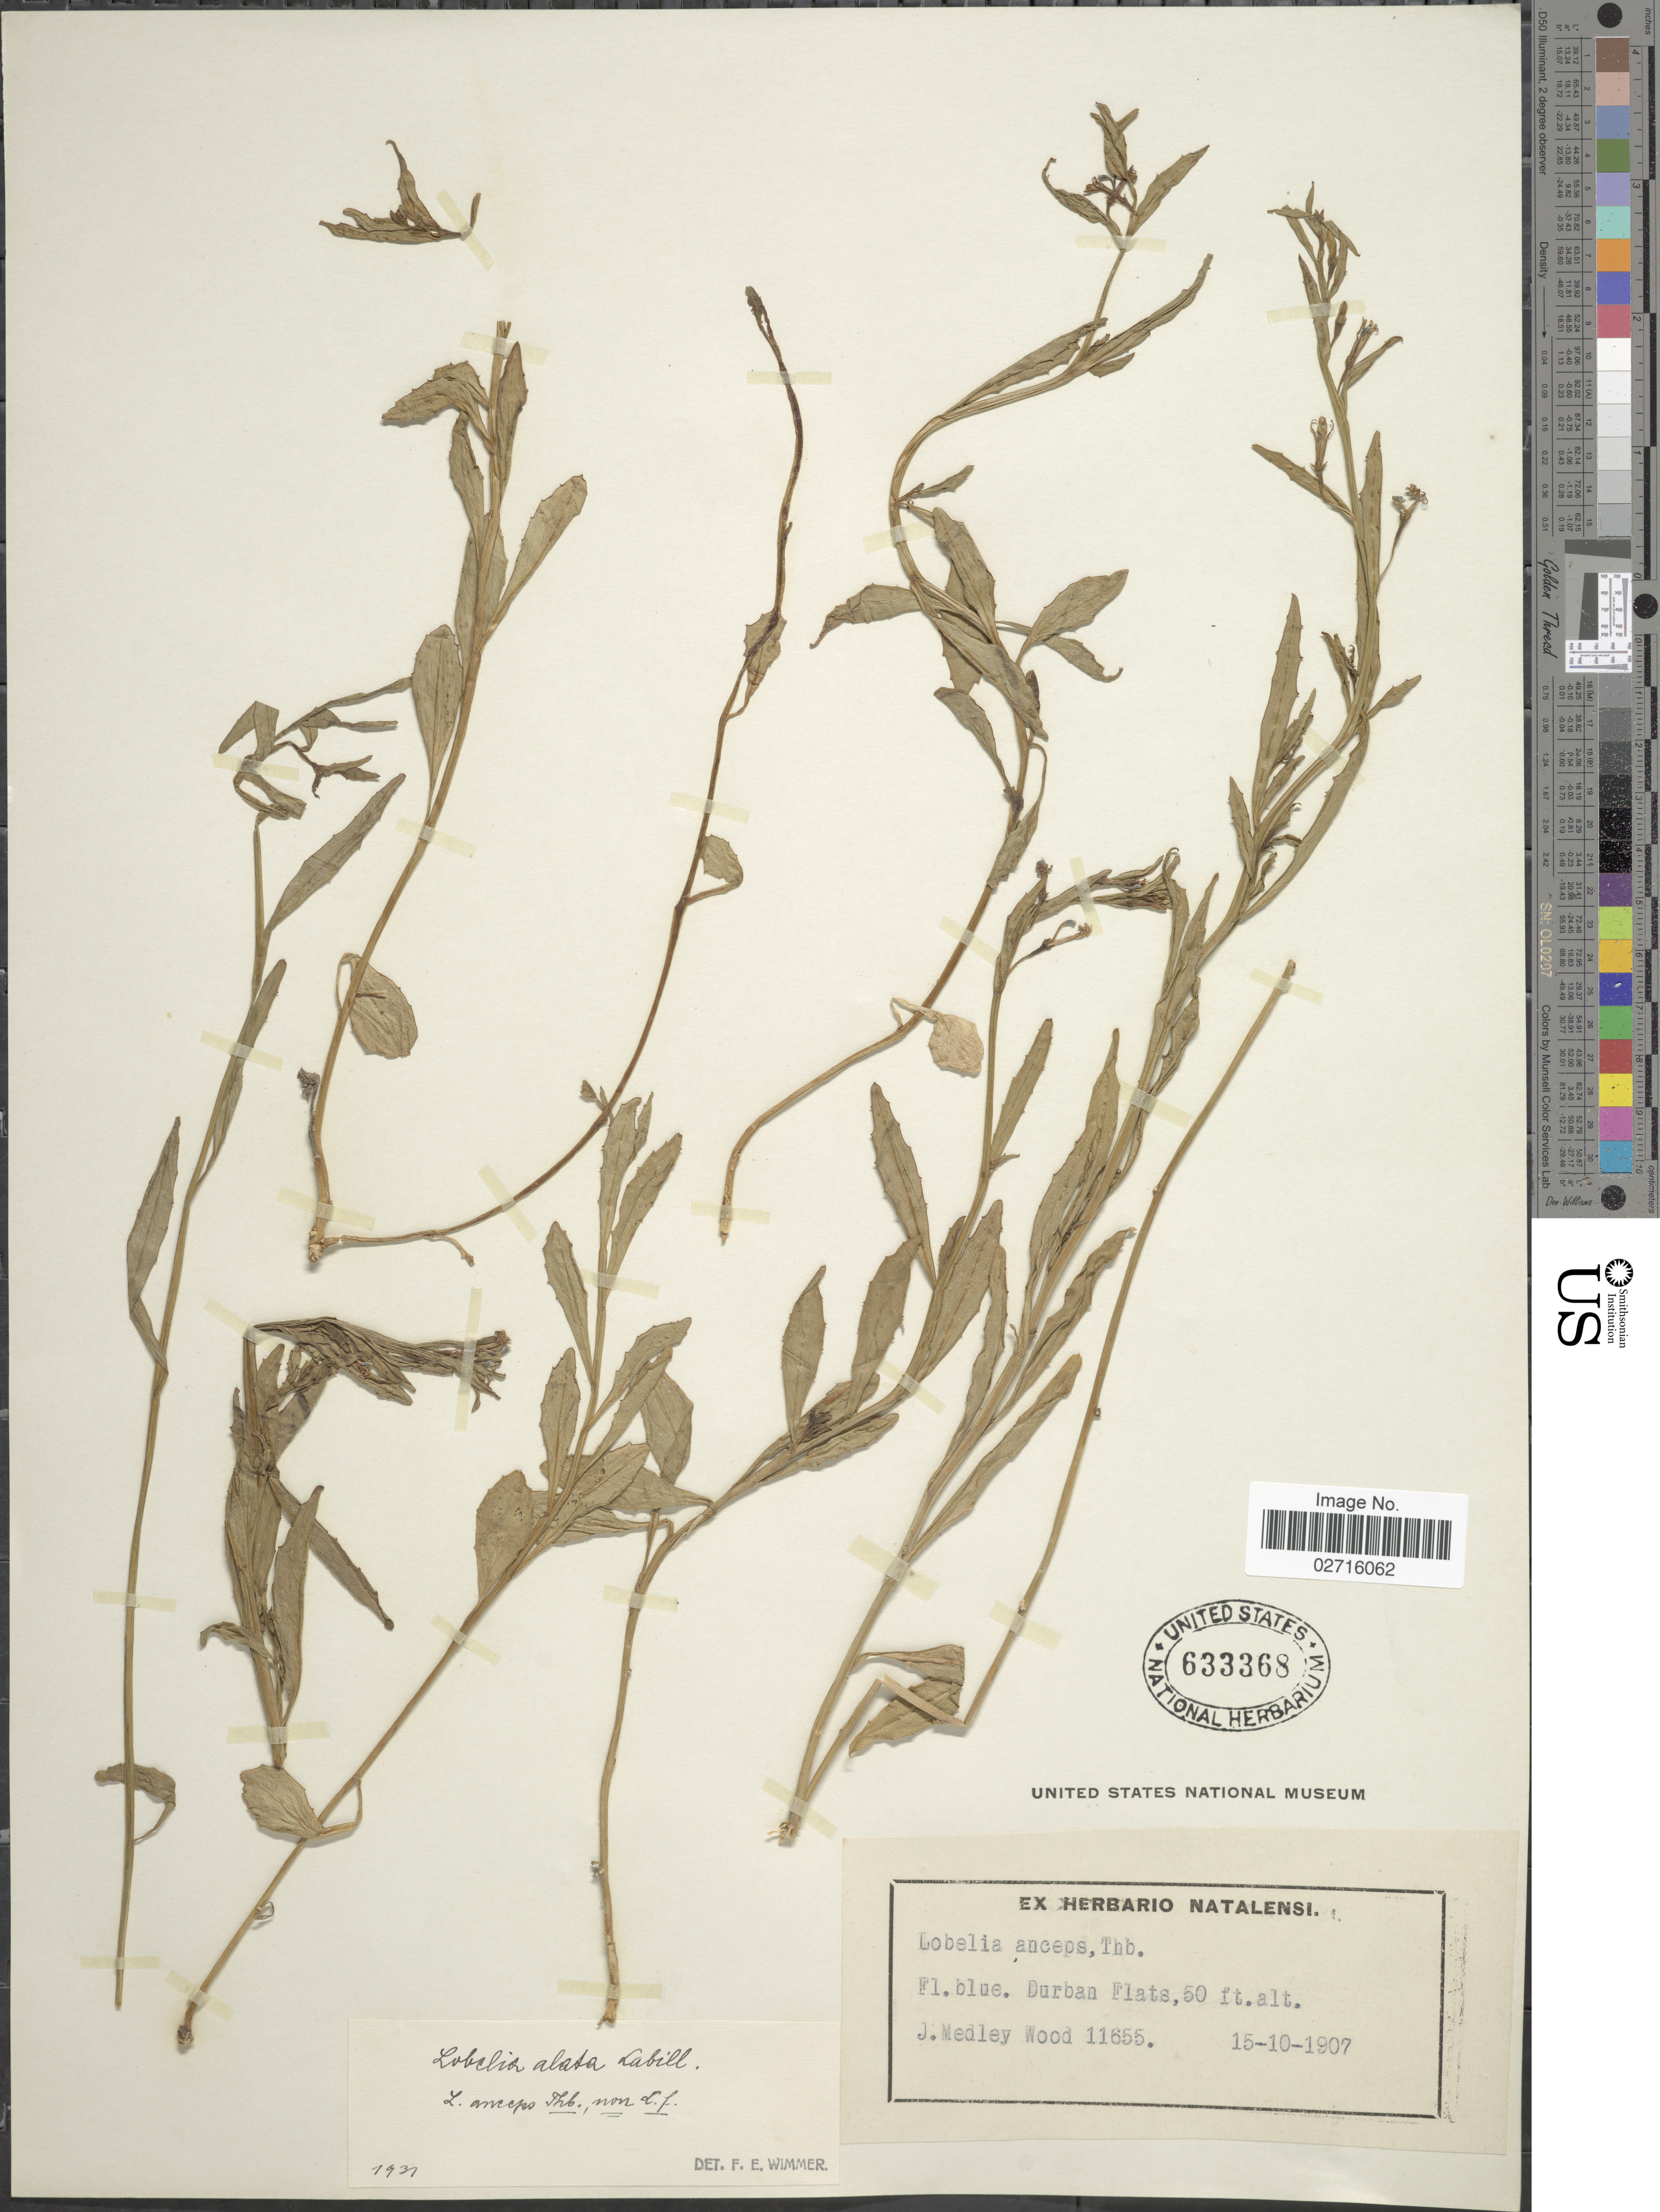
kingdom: Plantae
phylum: Tracheophyta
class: Magnoliopsida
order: Asterales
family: Campanulaceae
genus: Lobelia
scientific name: Lobelia alata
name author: Labill.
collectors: J. Medley Wood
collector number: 11655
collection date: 1907-10-15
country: South Africa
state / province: KwaZulu-Natal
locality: Durban Flats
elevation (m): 15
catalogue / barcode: US 633368